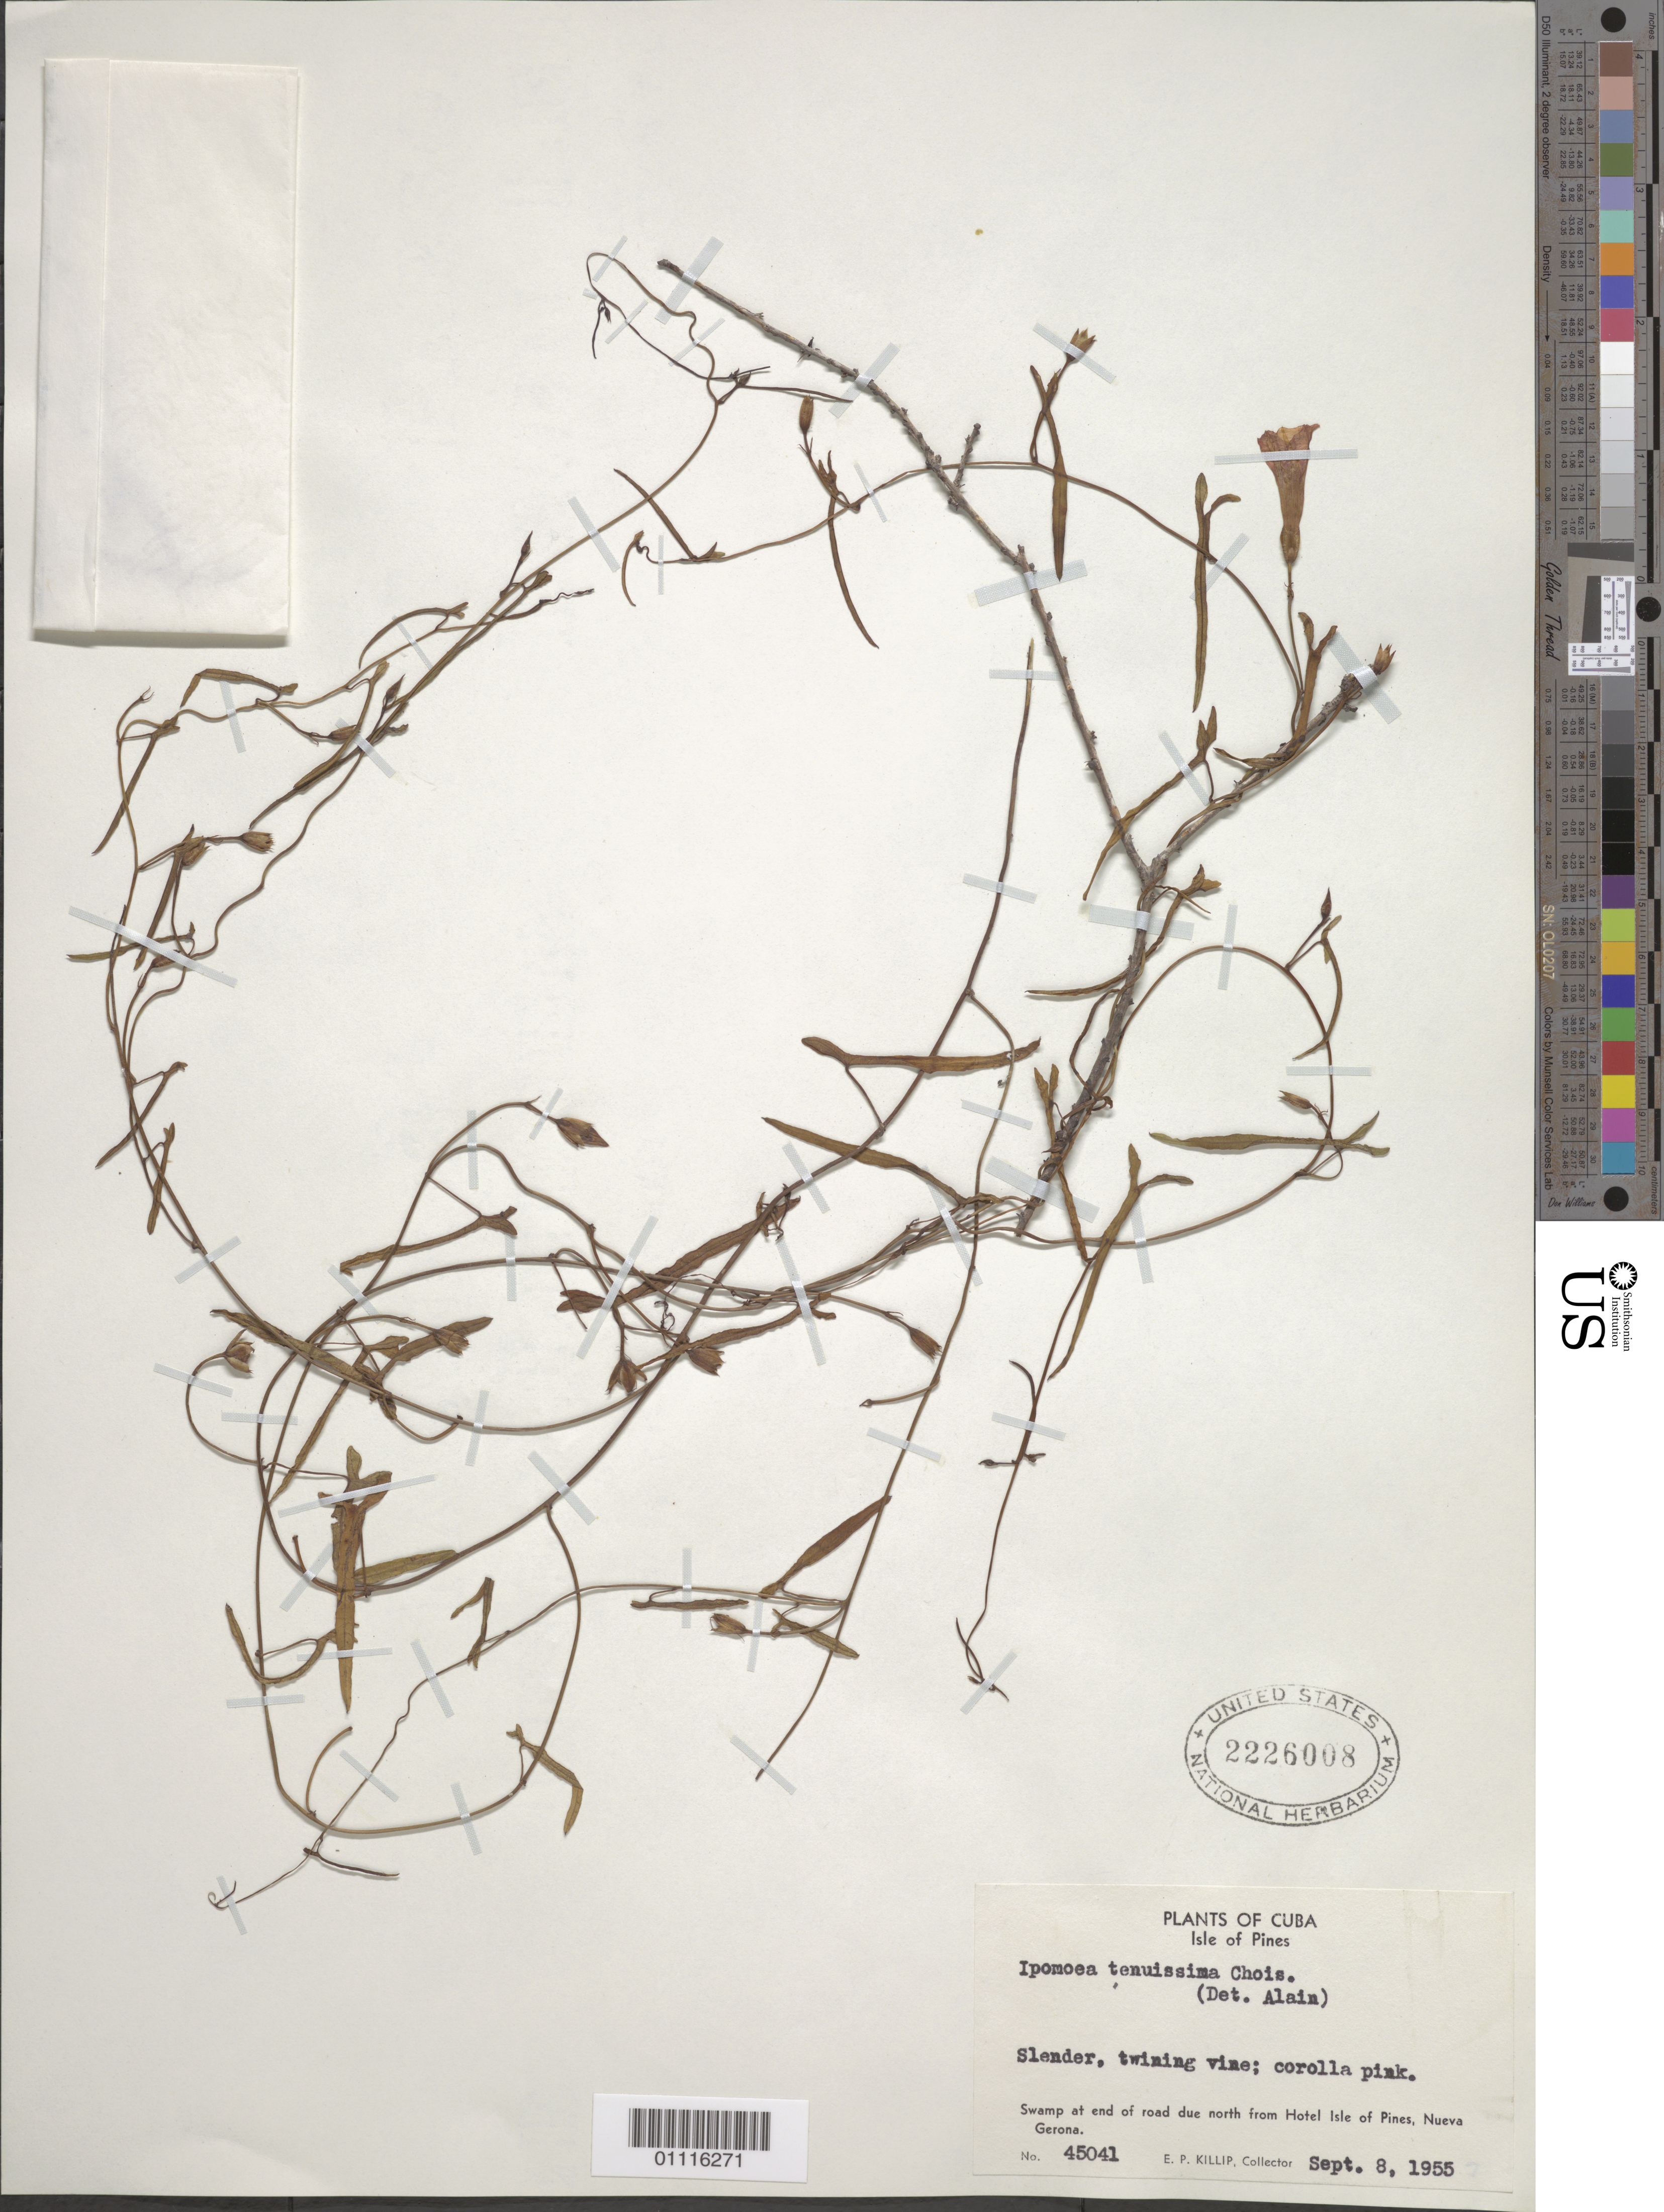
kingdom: Plantae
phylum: Tracheophyta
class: Magnoliopsida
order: Solanales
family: Convolvulaceae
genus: Ipomoea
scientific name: Ipomoea tenuissima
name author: Choisy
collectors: E. P. Killip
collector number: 45041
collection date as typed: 08 Sep 1955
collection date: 1955-09-08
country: Cuba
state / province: Isla de La Juventud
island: Isla de la Juventud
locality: Swamp at end of road due N from Hotel Isle of Pines, Nueva Gerona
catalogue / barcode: US 2226008